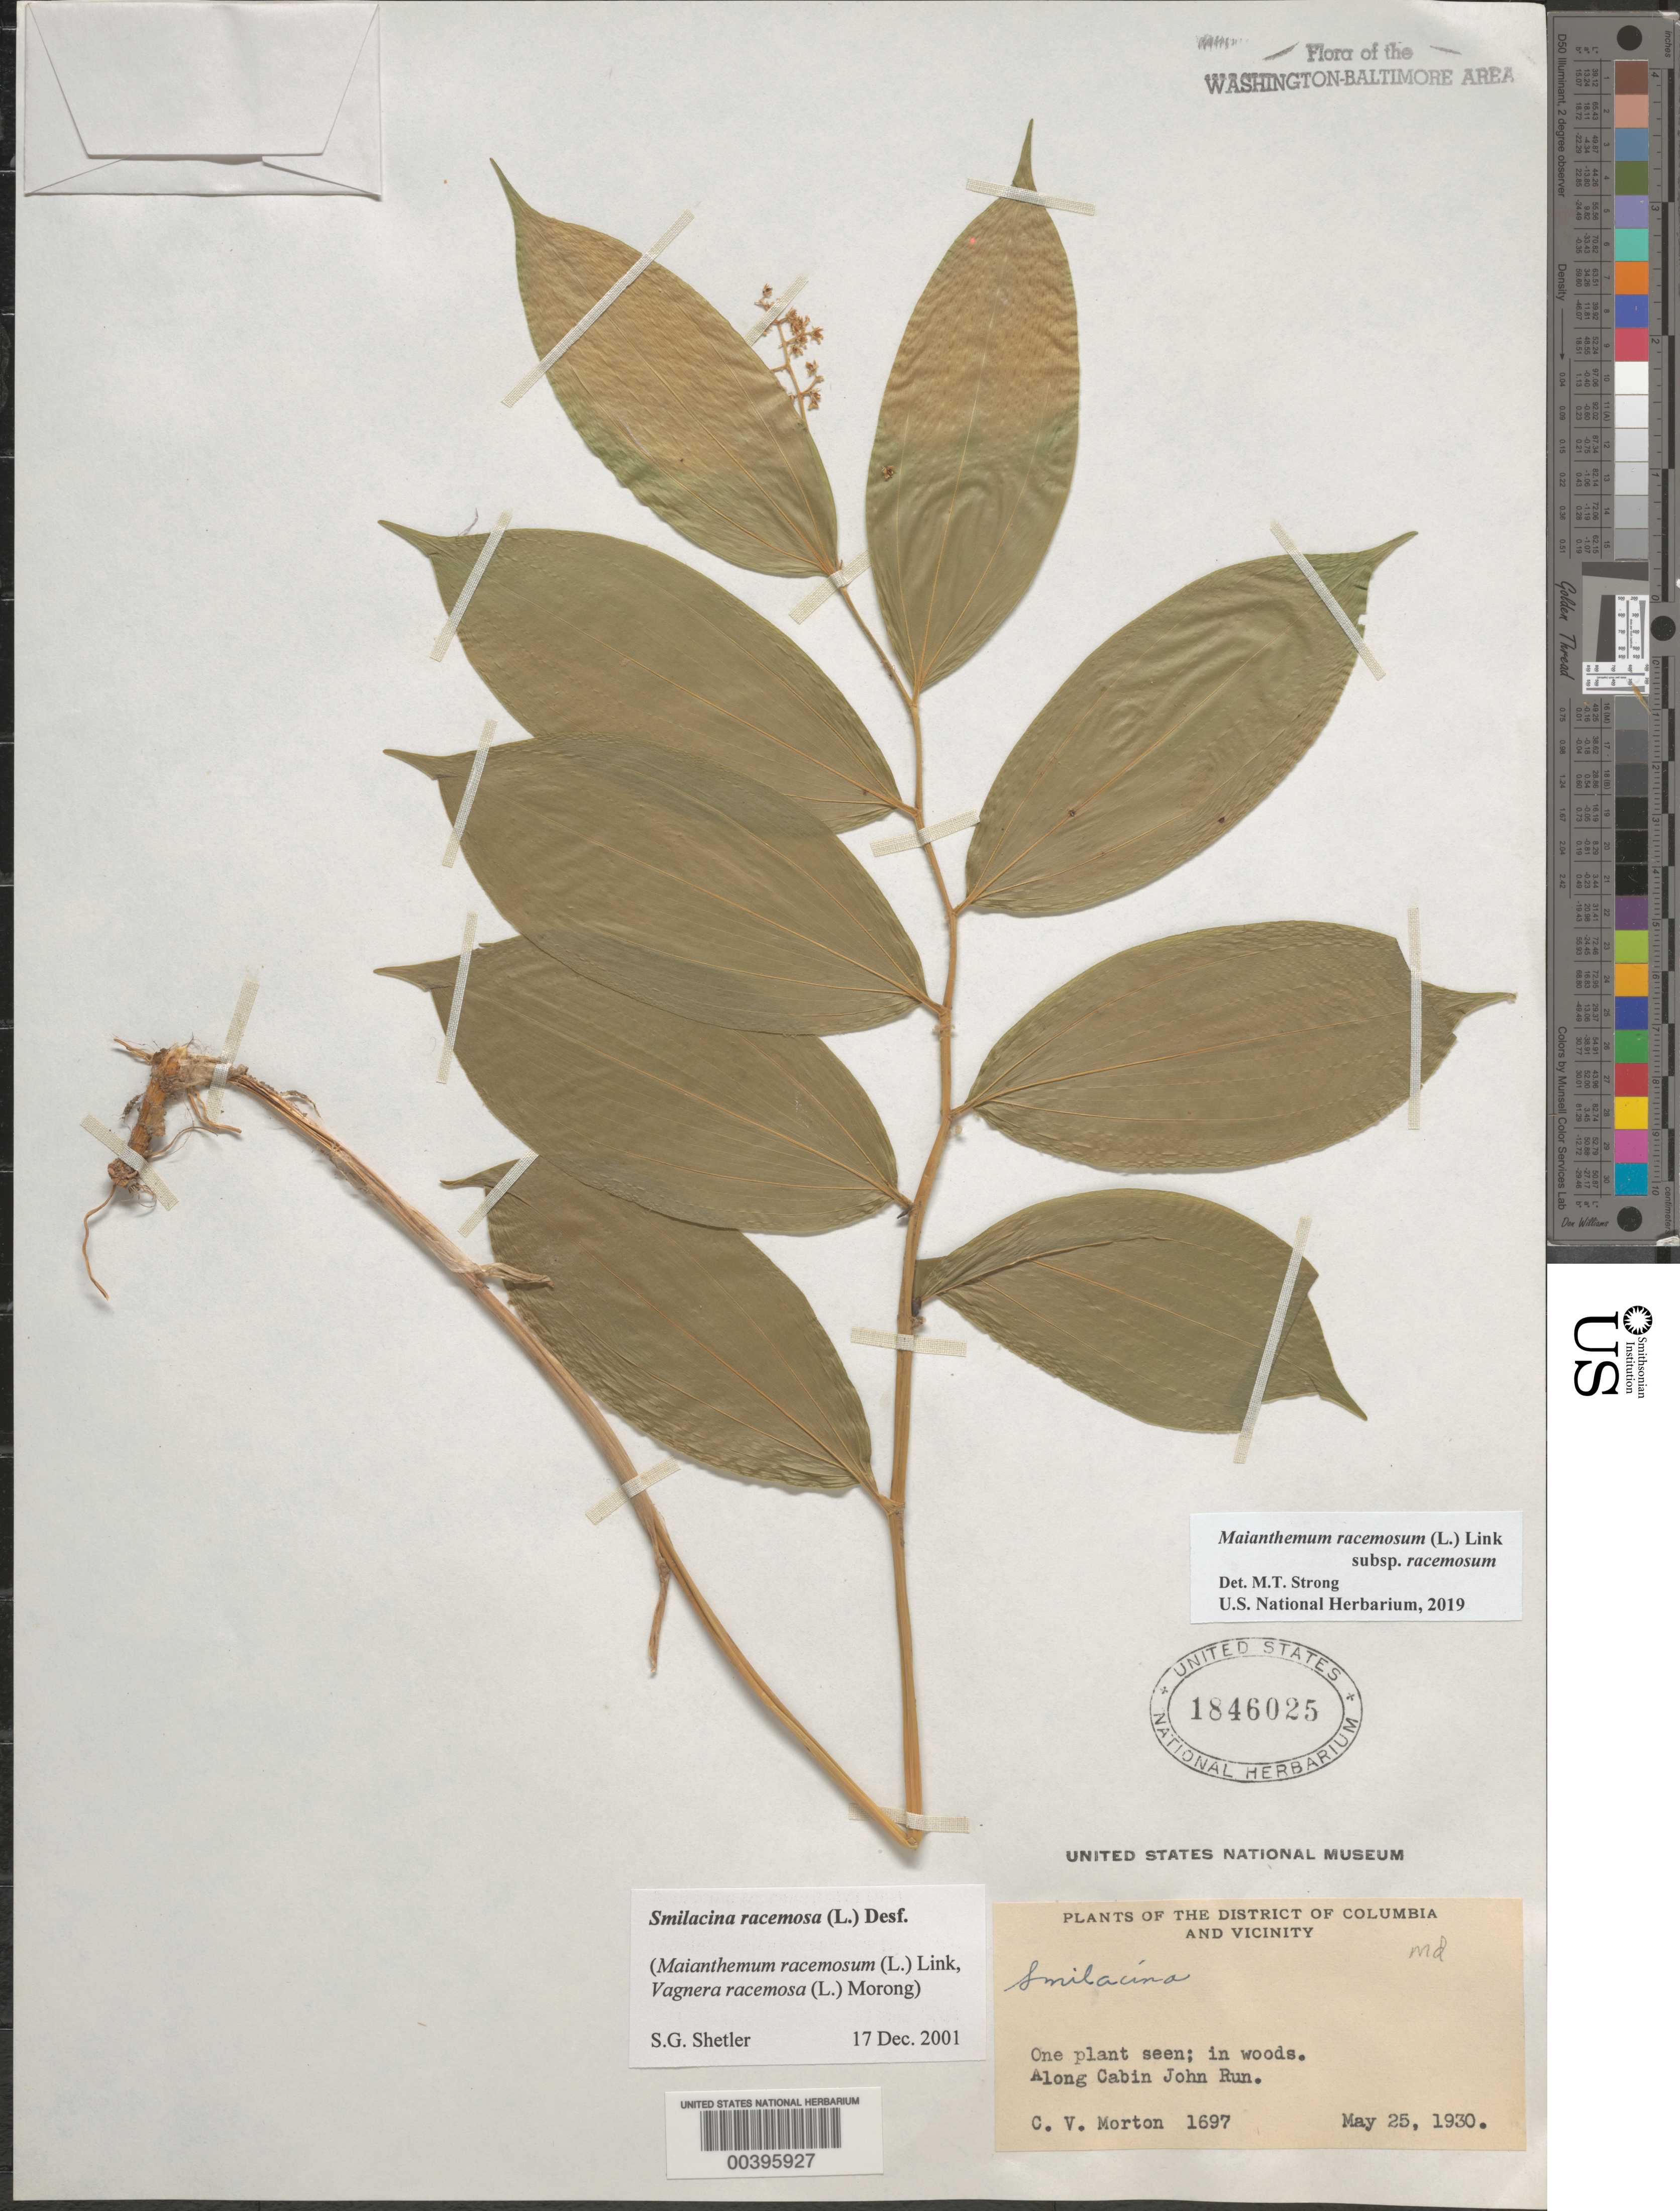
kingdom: Plantae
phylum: Tracheophyta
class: Liliopsida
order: Asparagales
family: Asparagaceae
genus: Maianthemum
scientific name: Maianthemum racemosum subsp. racemosum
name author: (L.) Link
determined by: Strong, Mark T., (BOT), Smithsonian Institution - National Museum of Natural History (UNITED STATES)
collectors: J. B. S. Morton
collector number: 1697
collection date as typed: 25 May 1930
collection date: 1930-05-25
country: United States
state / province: Maryland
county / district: Montgomery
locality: Cabin John Run C. & O. Canal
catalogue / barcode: US 1846025